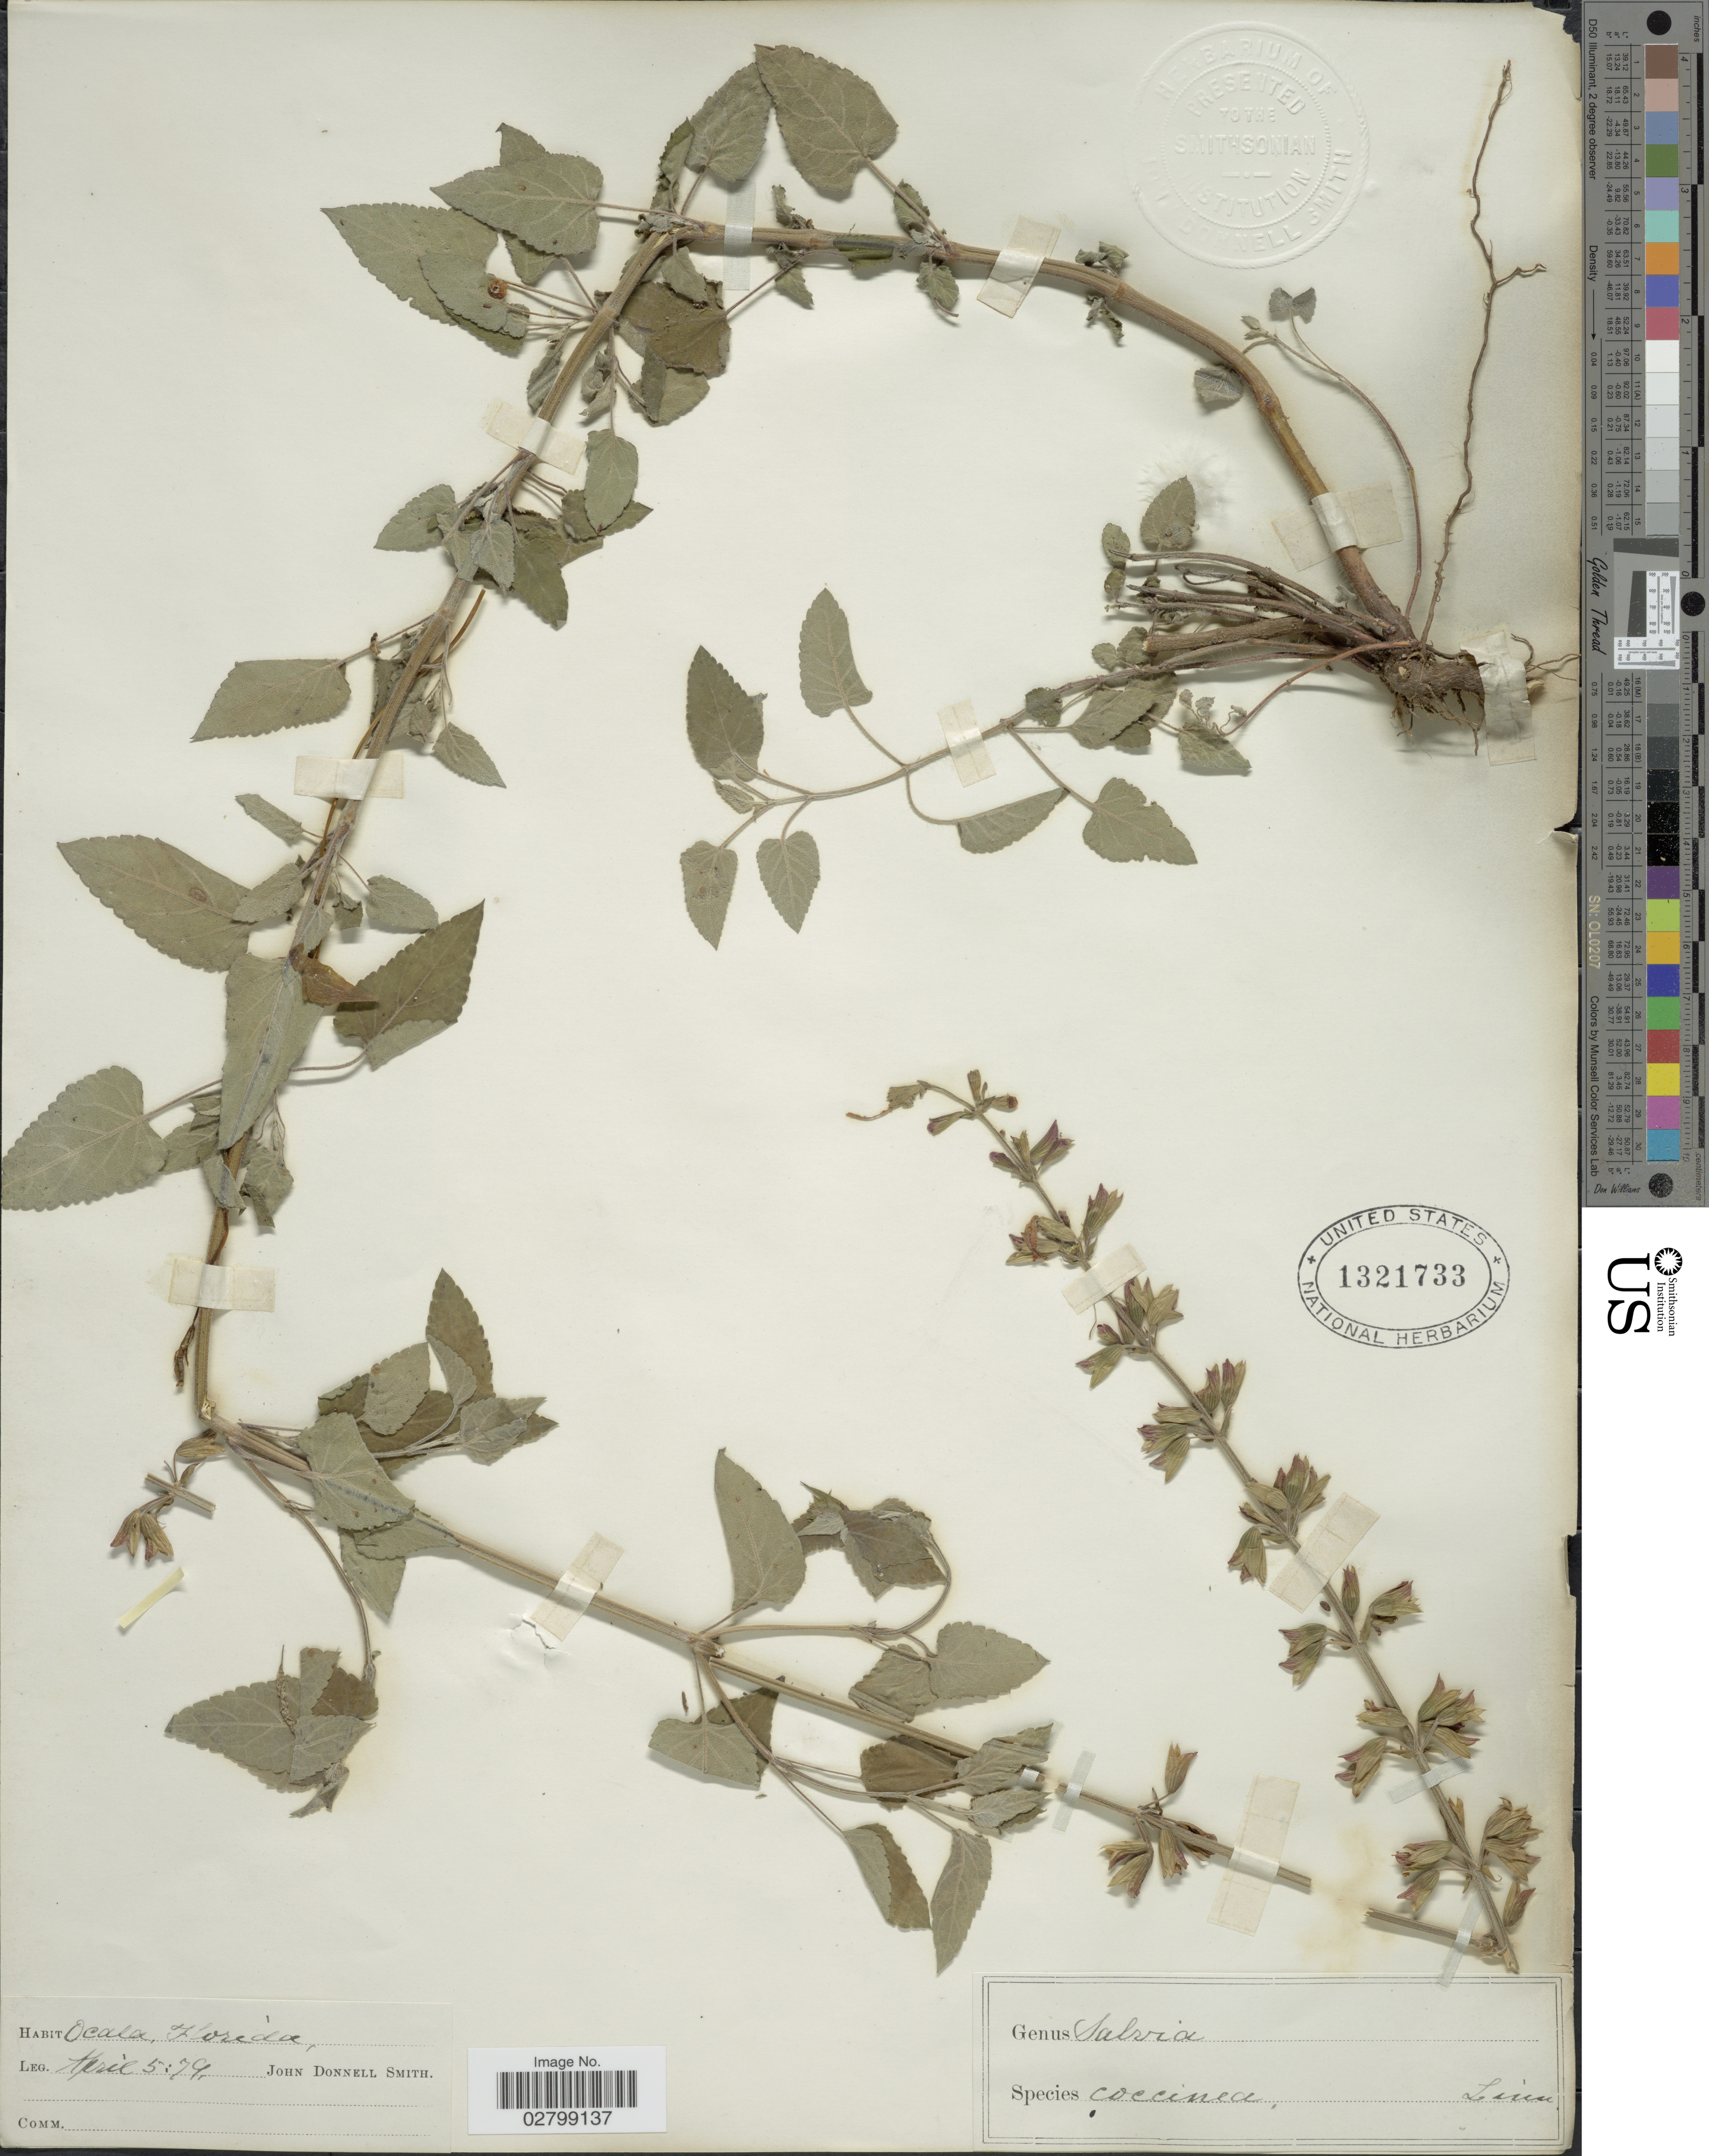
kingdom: Plantae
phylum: Tracheophyta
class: Magnoliopsida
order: Lamiales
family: Lamiaceae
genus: Salvia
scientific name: Salvia coccinea 'Naples Lavender'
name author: L. f. ex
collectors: J. Donnell Smith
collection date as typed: Transcribed d/m/y: 5/4/79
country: United States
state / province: Florida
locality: Ocala.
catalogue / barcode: US 1321733